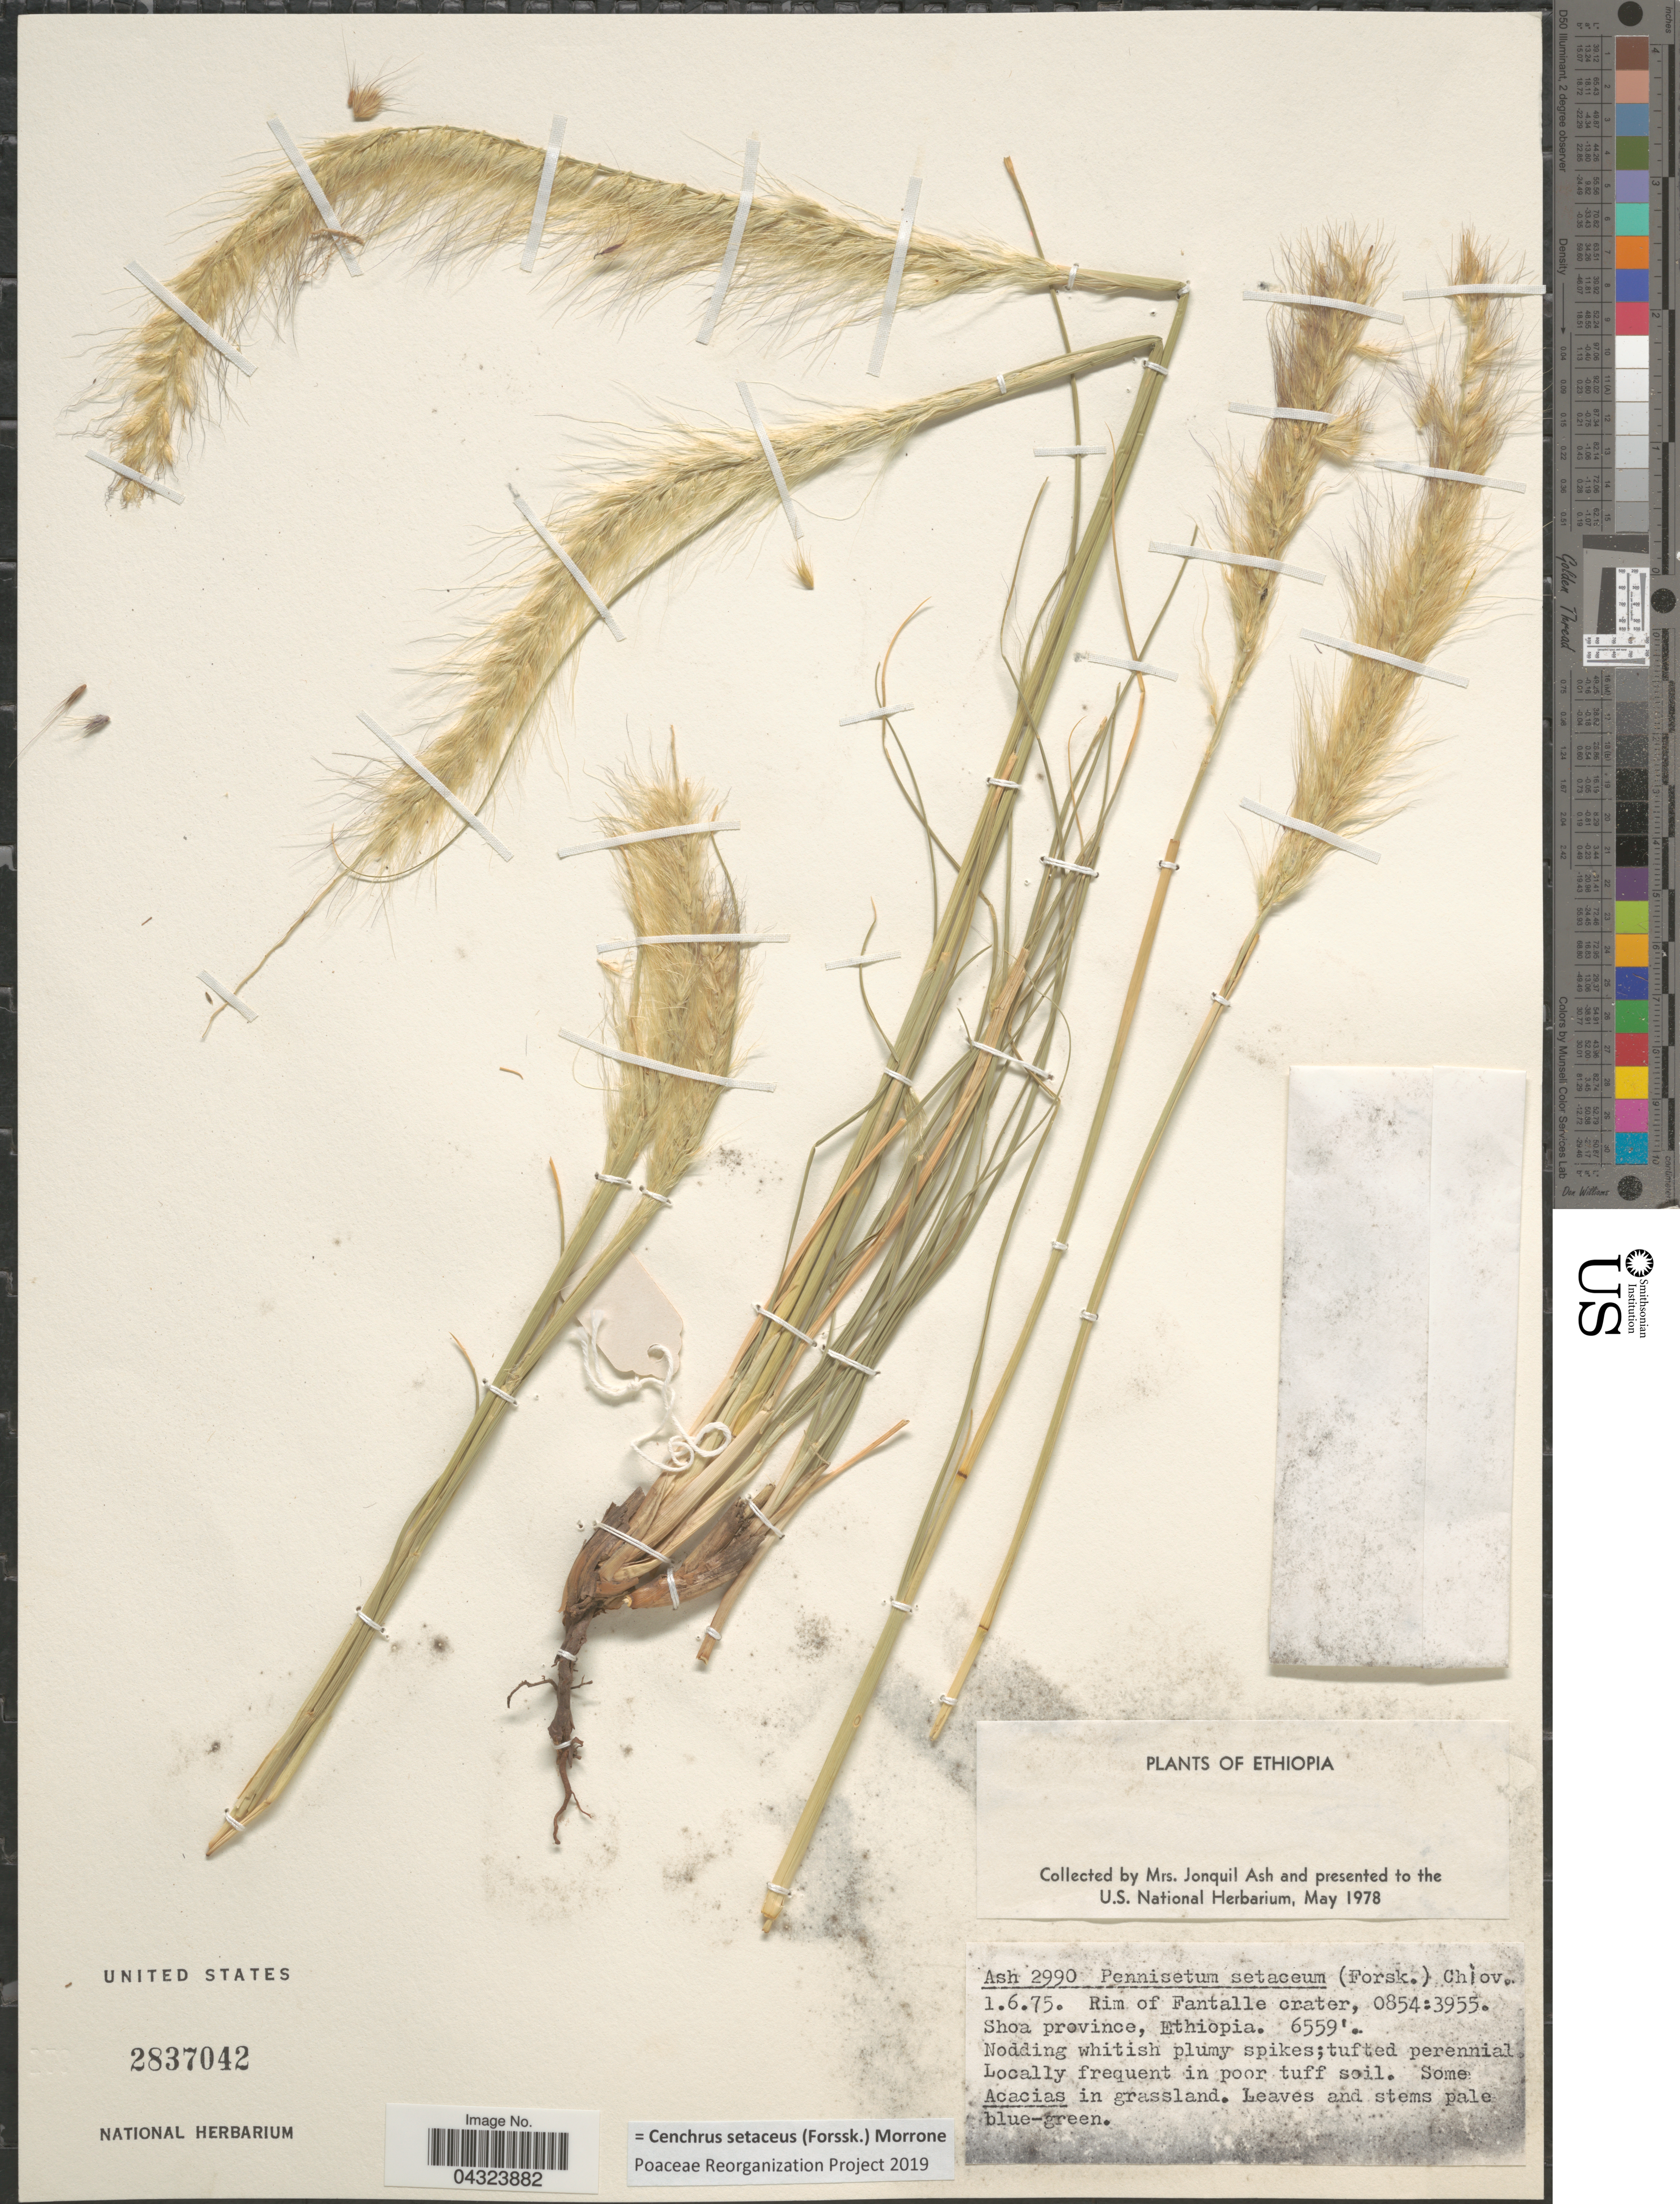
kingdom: Plantae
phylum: Tracheophyta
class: Liliopsida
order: Poales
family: Poaceae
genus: Cenchrus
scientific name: Cenchrus setaceus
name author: (Forssk.) Morrone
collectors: J. Ash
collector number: Ash2990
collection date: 1975-06-01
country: Ethiopia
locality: Shoa province.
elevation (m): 1999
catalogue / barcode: US 2837042